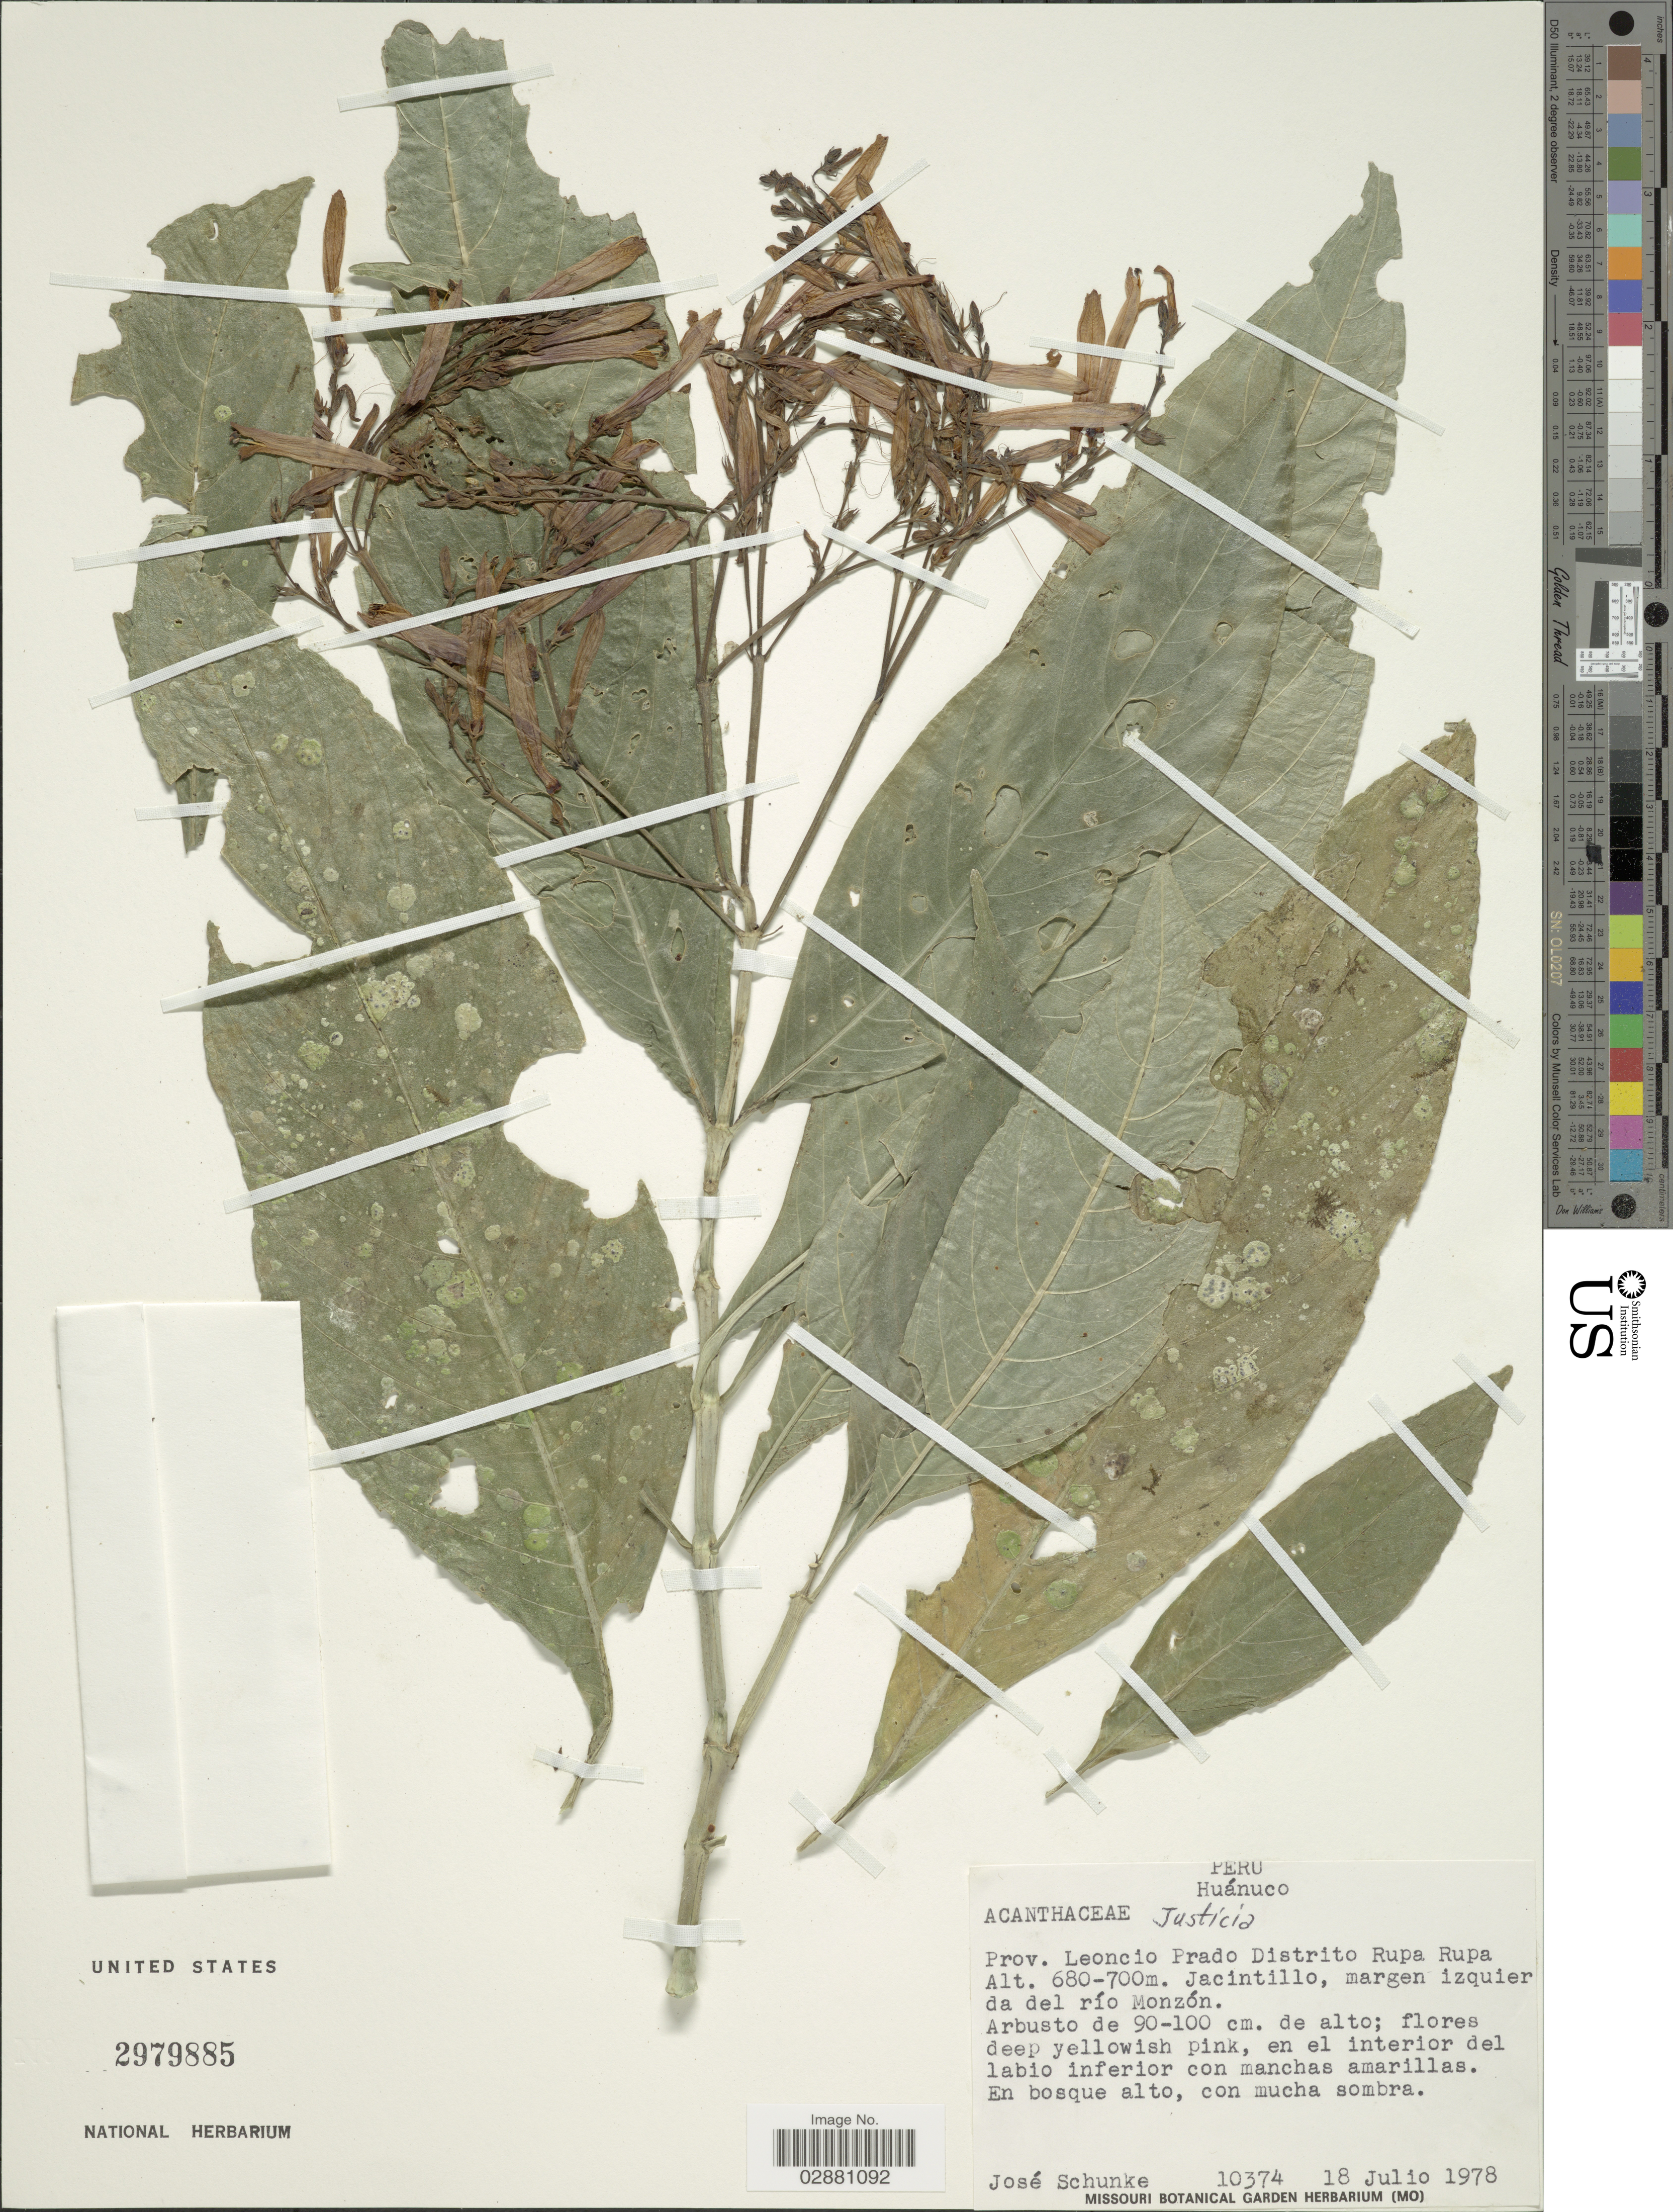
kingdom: Plantae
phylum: Tracheophyta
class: Magnoliopsida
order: Lamiales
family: Acanthaceae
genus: Justicia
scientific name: Justicia sp.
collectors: J. M. Schunke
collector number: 10374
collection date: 1978-07-18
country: Peru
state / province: Huánuco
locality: Prov. Leoncio Prado Distrito Rupa Rupa. Jacintillo, margen izquierda del río Monzón.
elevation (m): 680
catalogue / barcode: US 2979885